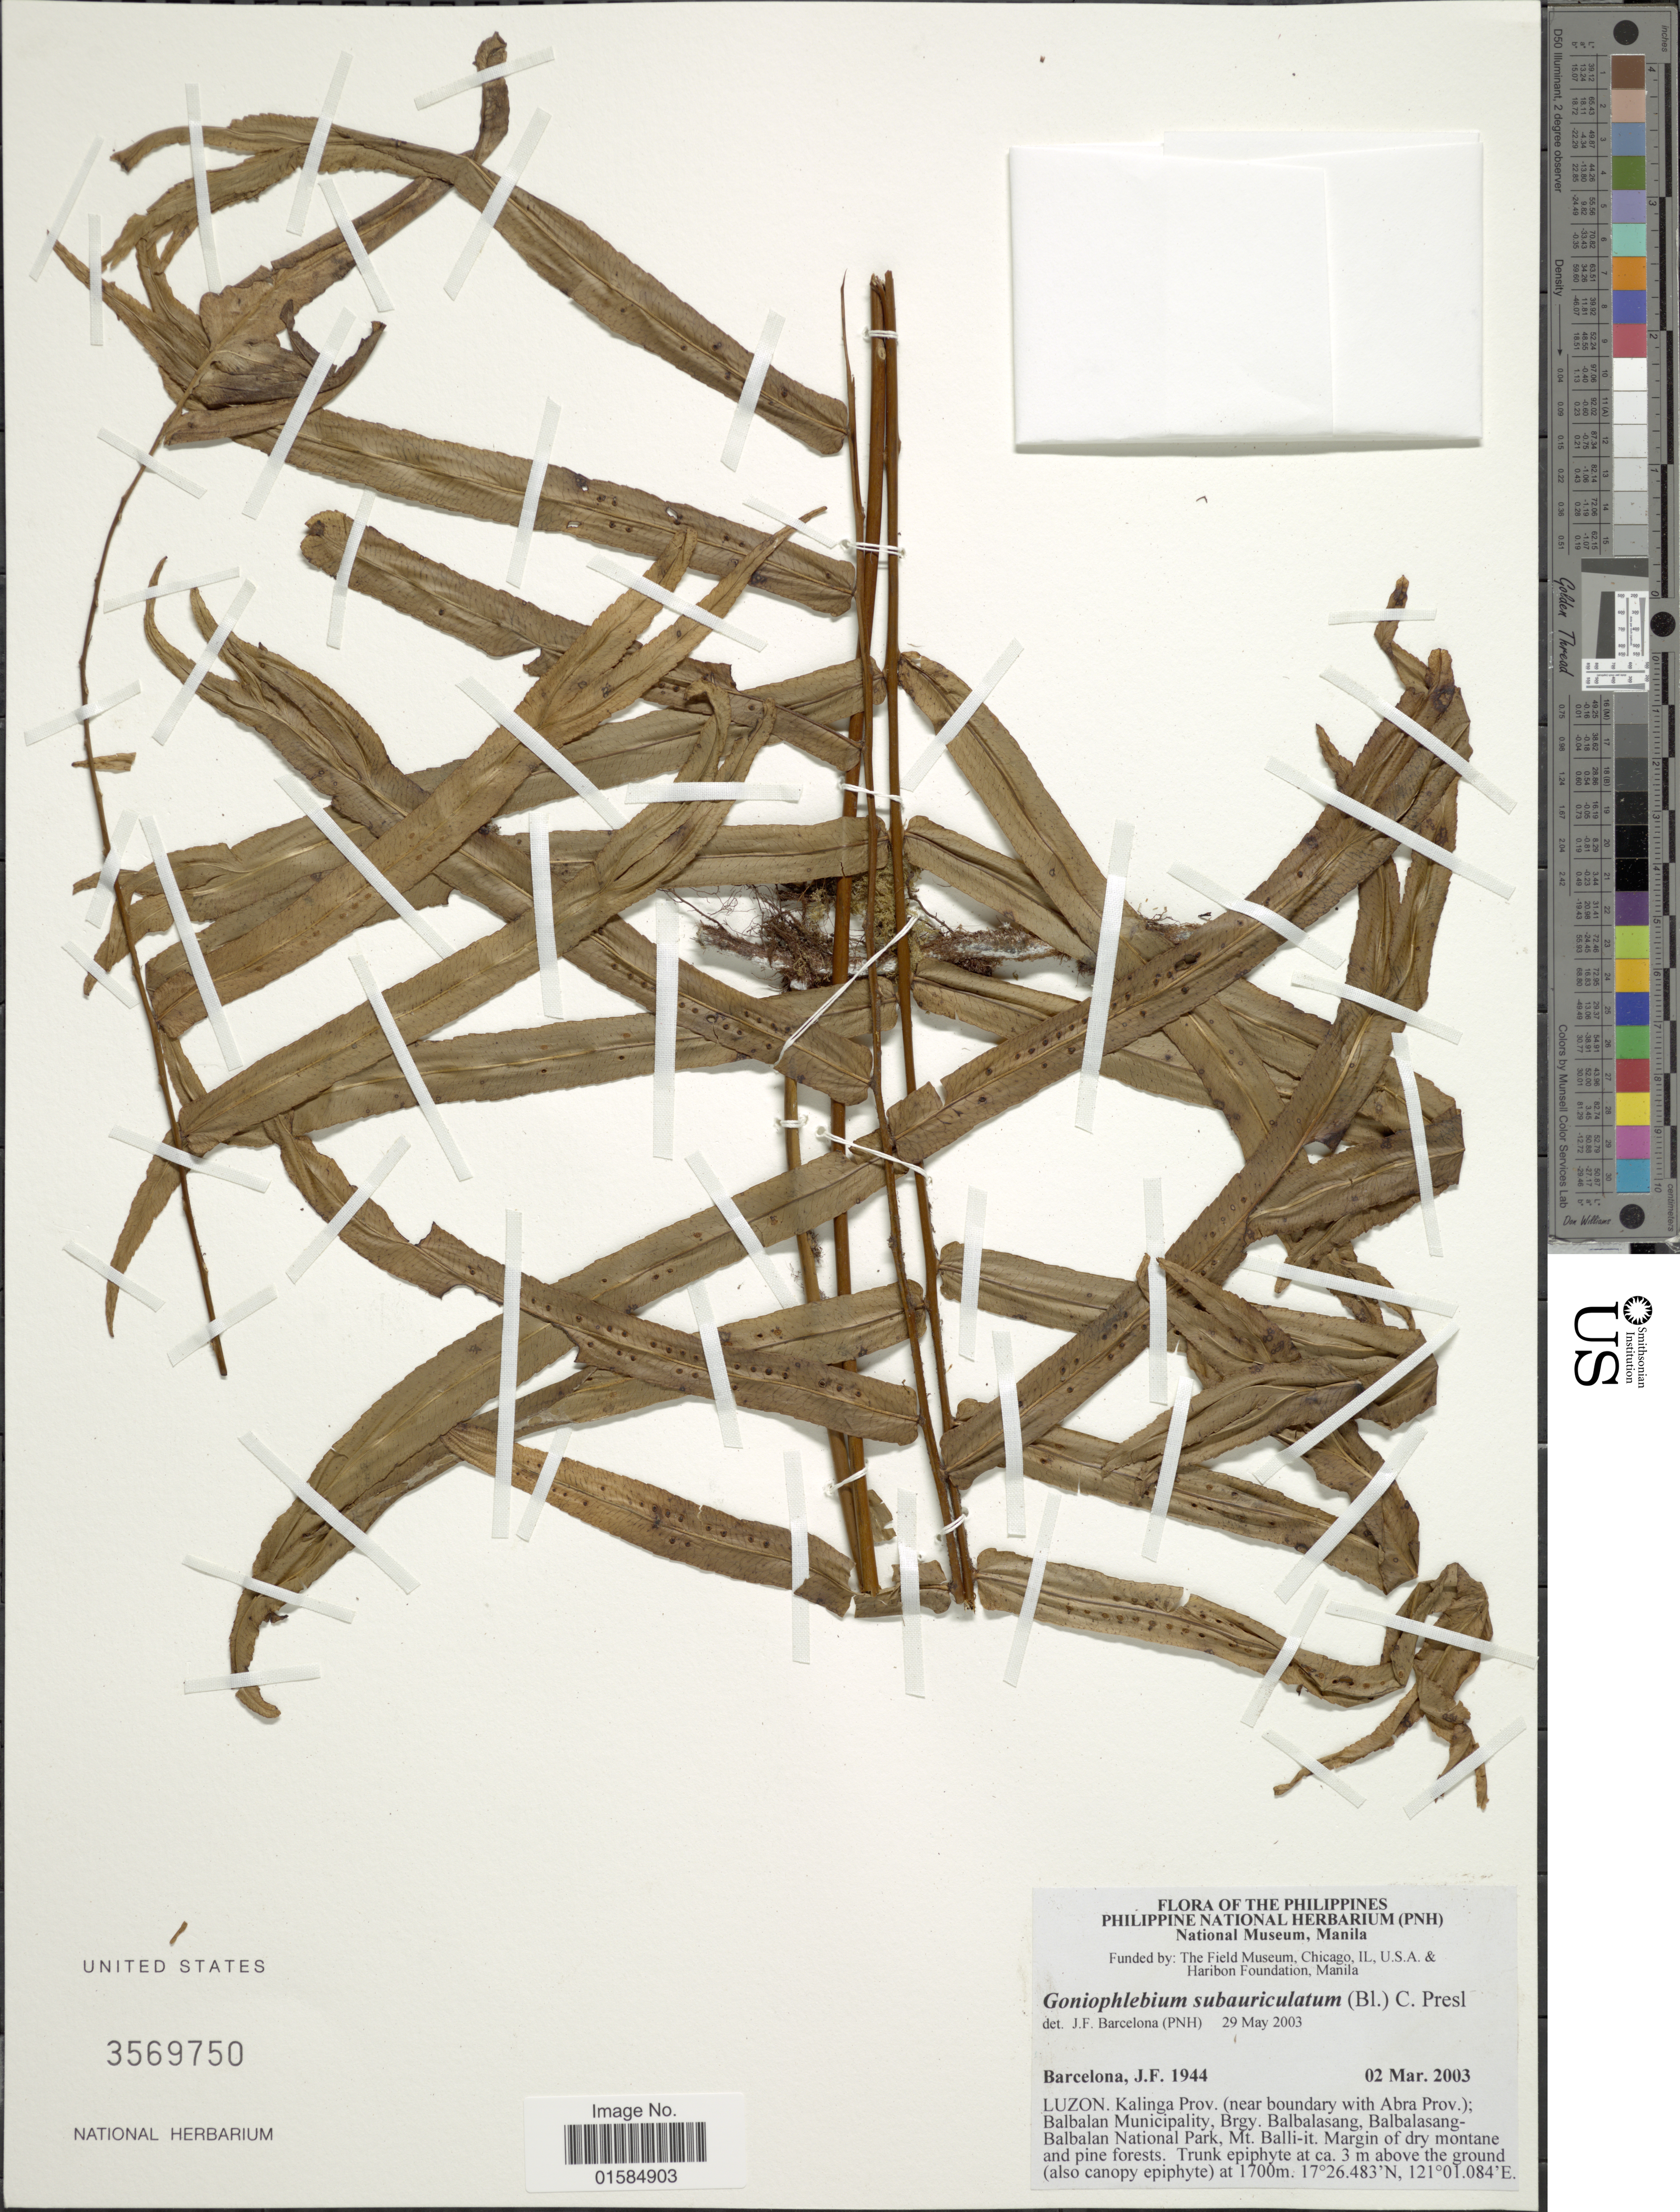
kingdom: Plantae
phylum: Tracheophyta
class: Polypodiopsida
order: Polypodiales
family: Polypodiaceae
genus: Goniophlebium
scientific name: Goniophlebium subauriculatum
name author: (Blume) C. Presl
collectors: J. F. Barcelona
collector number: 1944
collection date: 2003-03-02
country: Philippines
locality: Luzon, Kalinga Prov. (near boundary with Abra prov.); Balbalan Municipality, Brgy. Balbalasang, Balbalasang-Balbalan National Park, Mt. Balli-it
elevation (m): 1700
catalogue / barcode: US 3569750